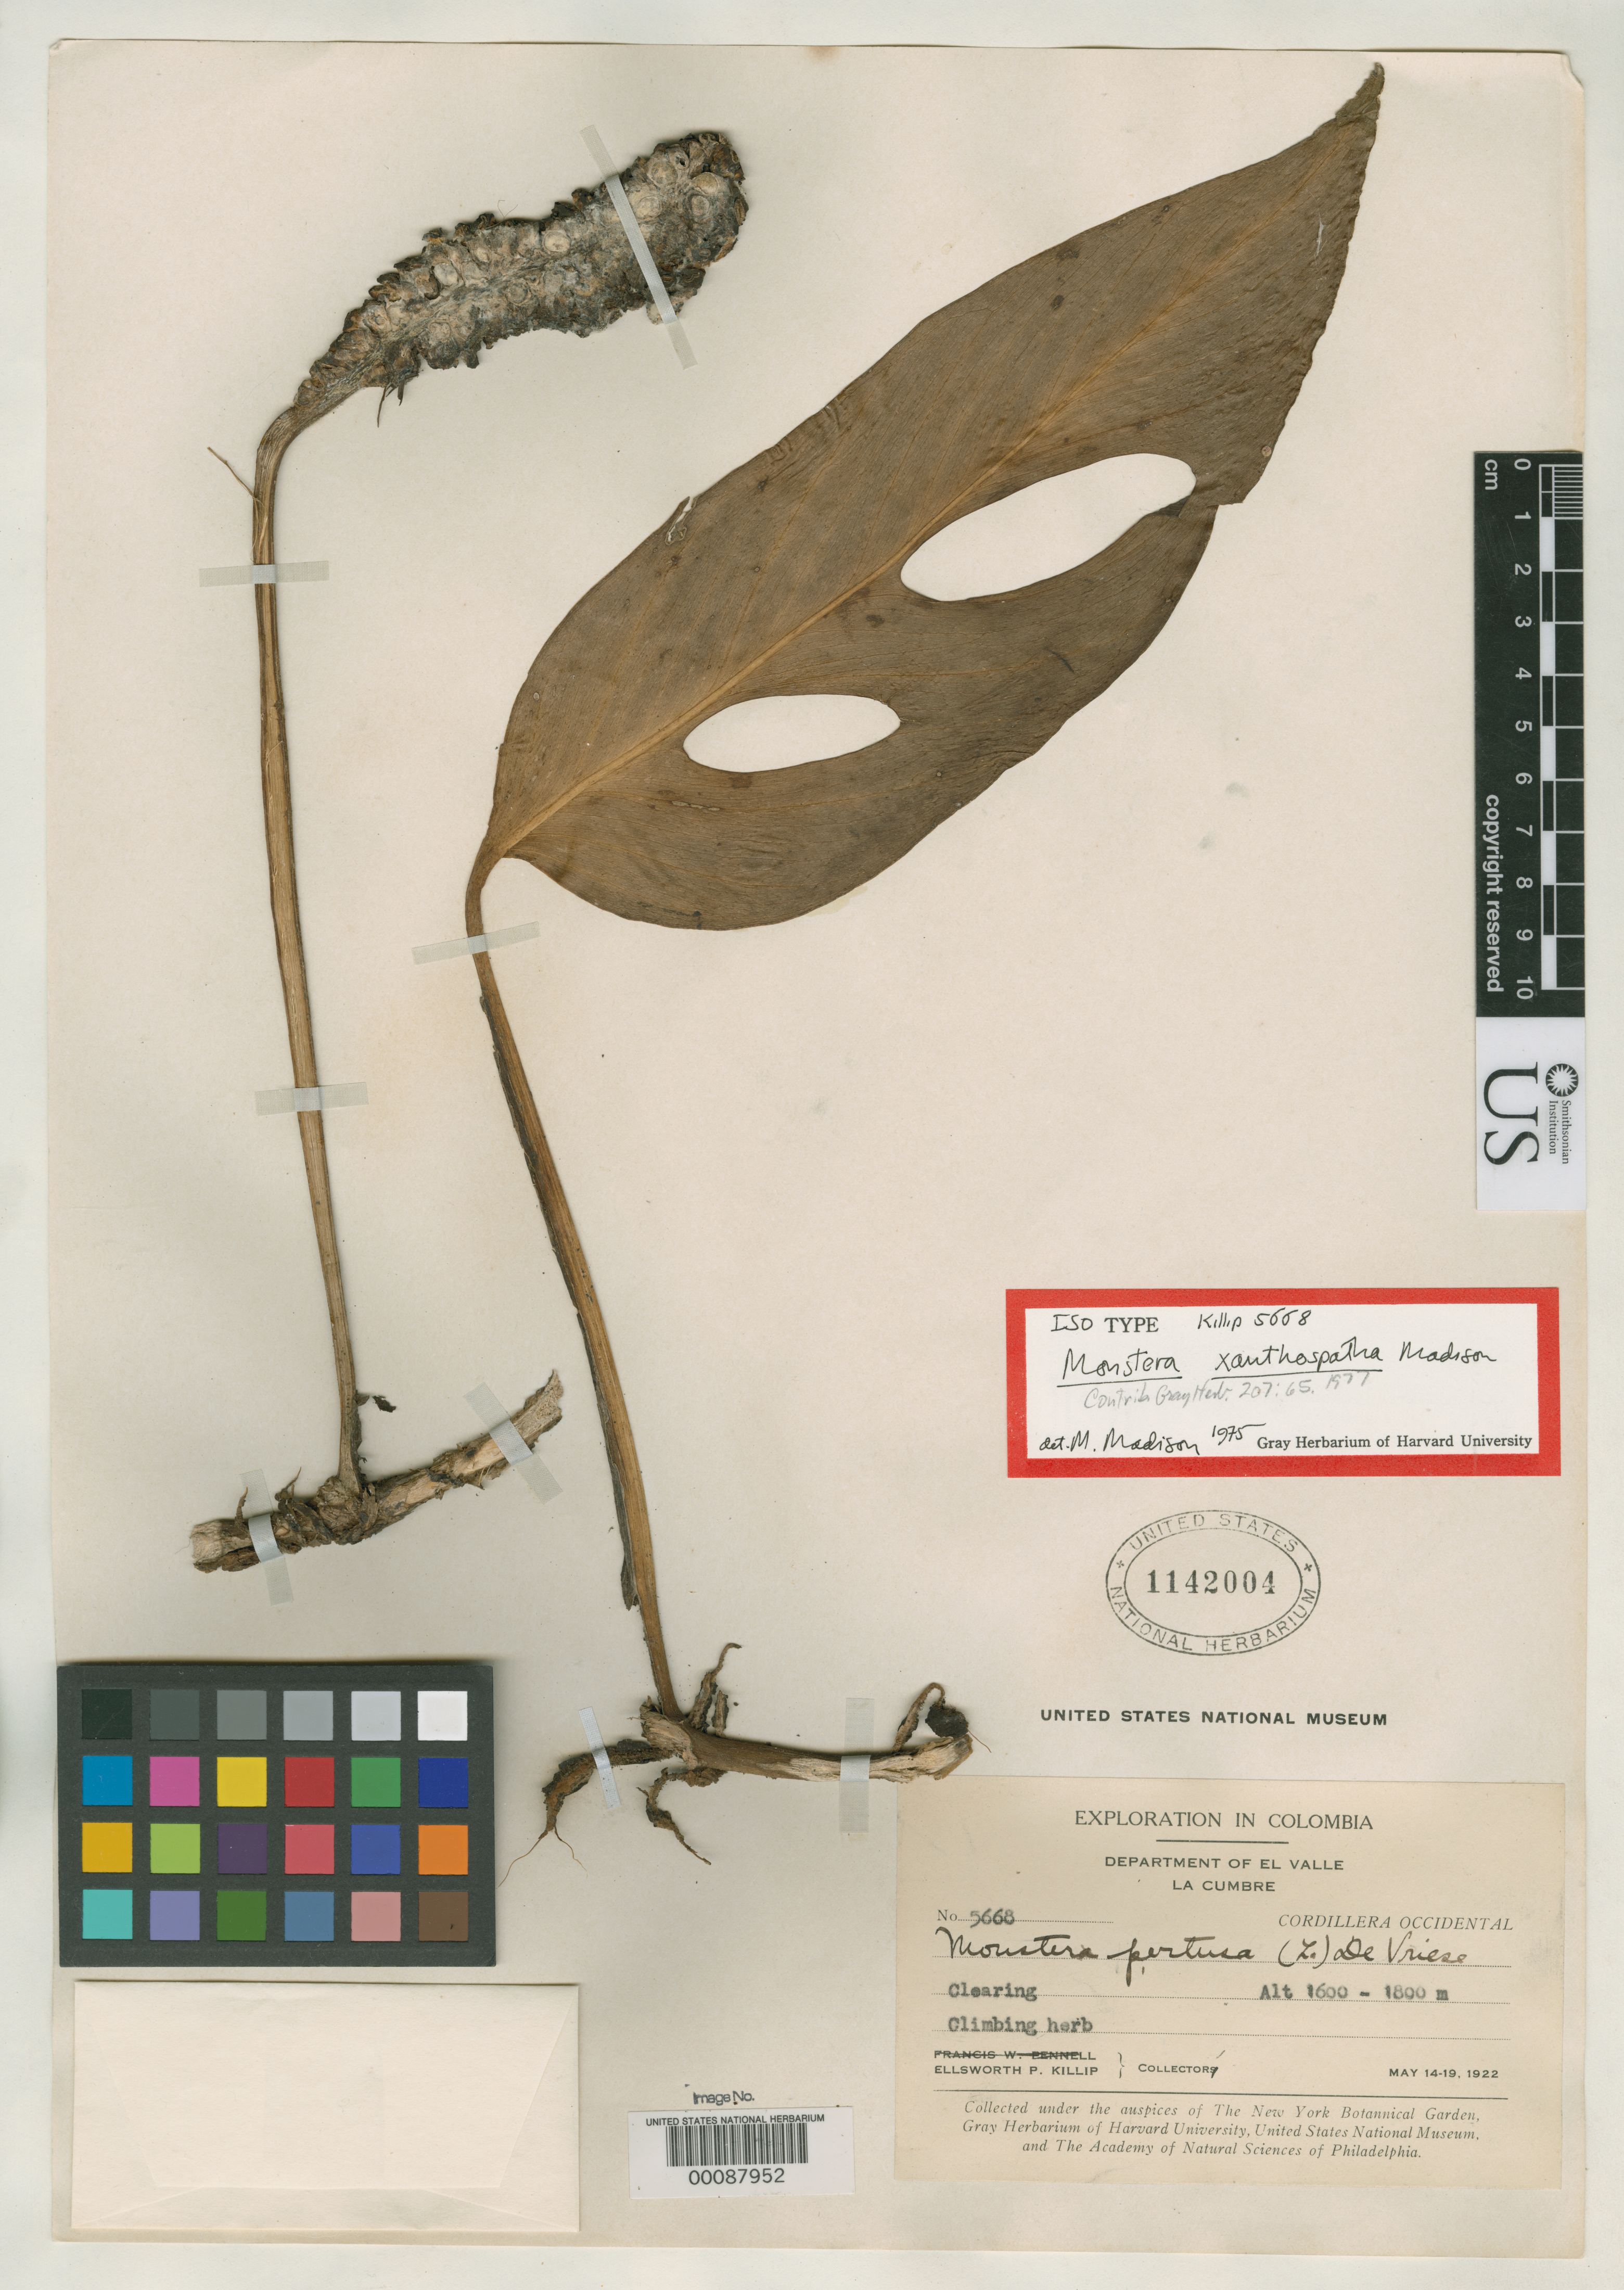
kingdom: Plantae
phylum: Tracheophyta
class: Liliopsida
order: Alismatales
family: Araceae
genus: Monstera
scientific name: Monstera xanthospatha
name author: Madison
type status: Isotype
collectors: E. P. Killip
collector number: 5668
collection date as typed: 14 May 1922 to 19 May 1922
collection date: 1922-05-14/1922-05-19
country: Colombia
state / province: Valle del Cauca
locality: Cordillera Occidental, La Cumbe.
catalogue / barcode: US 1142004